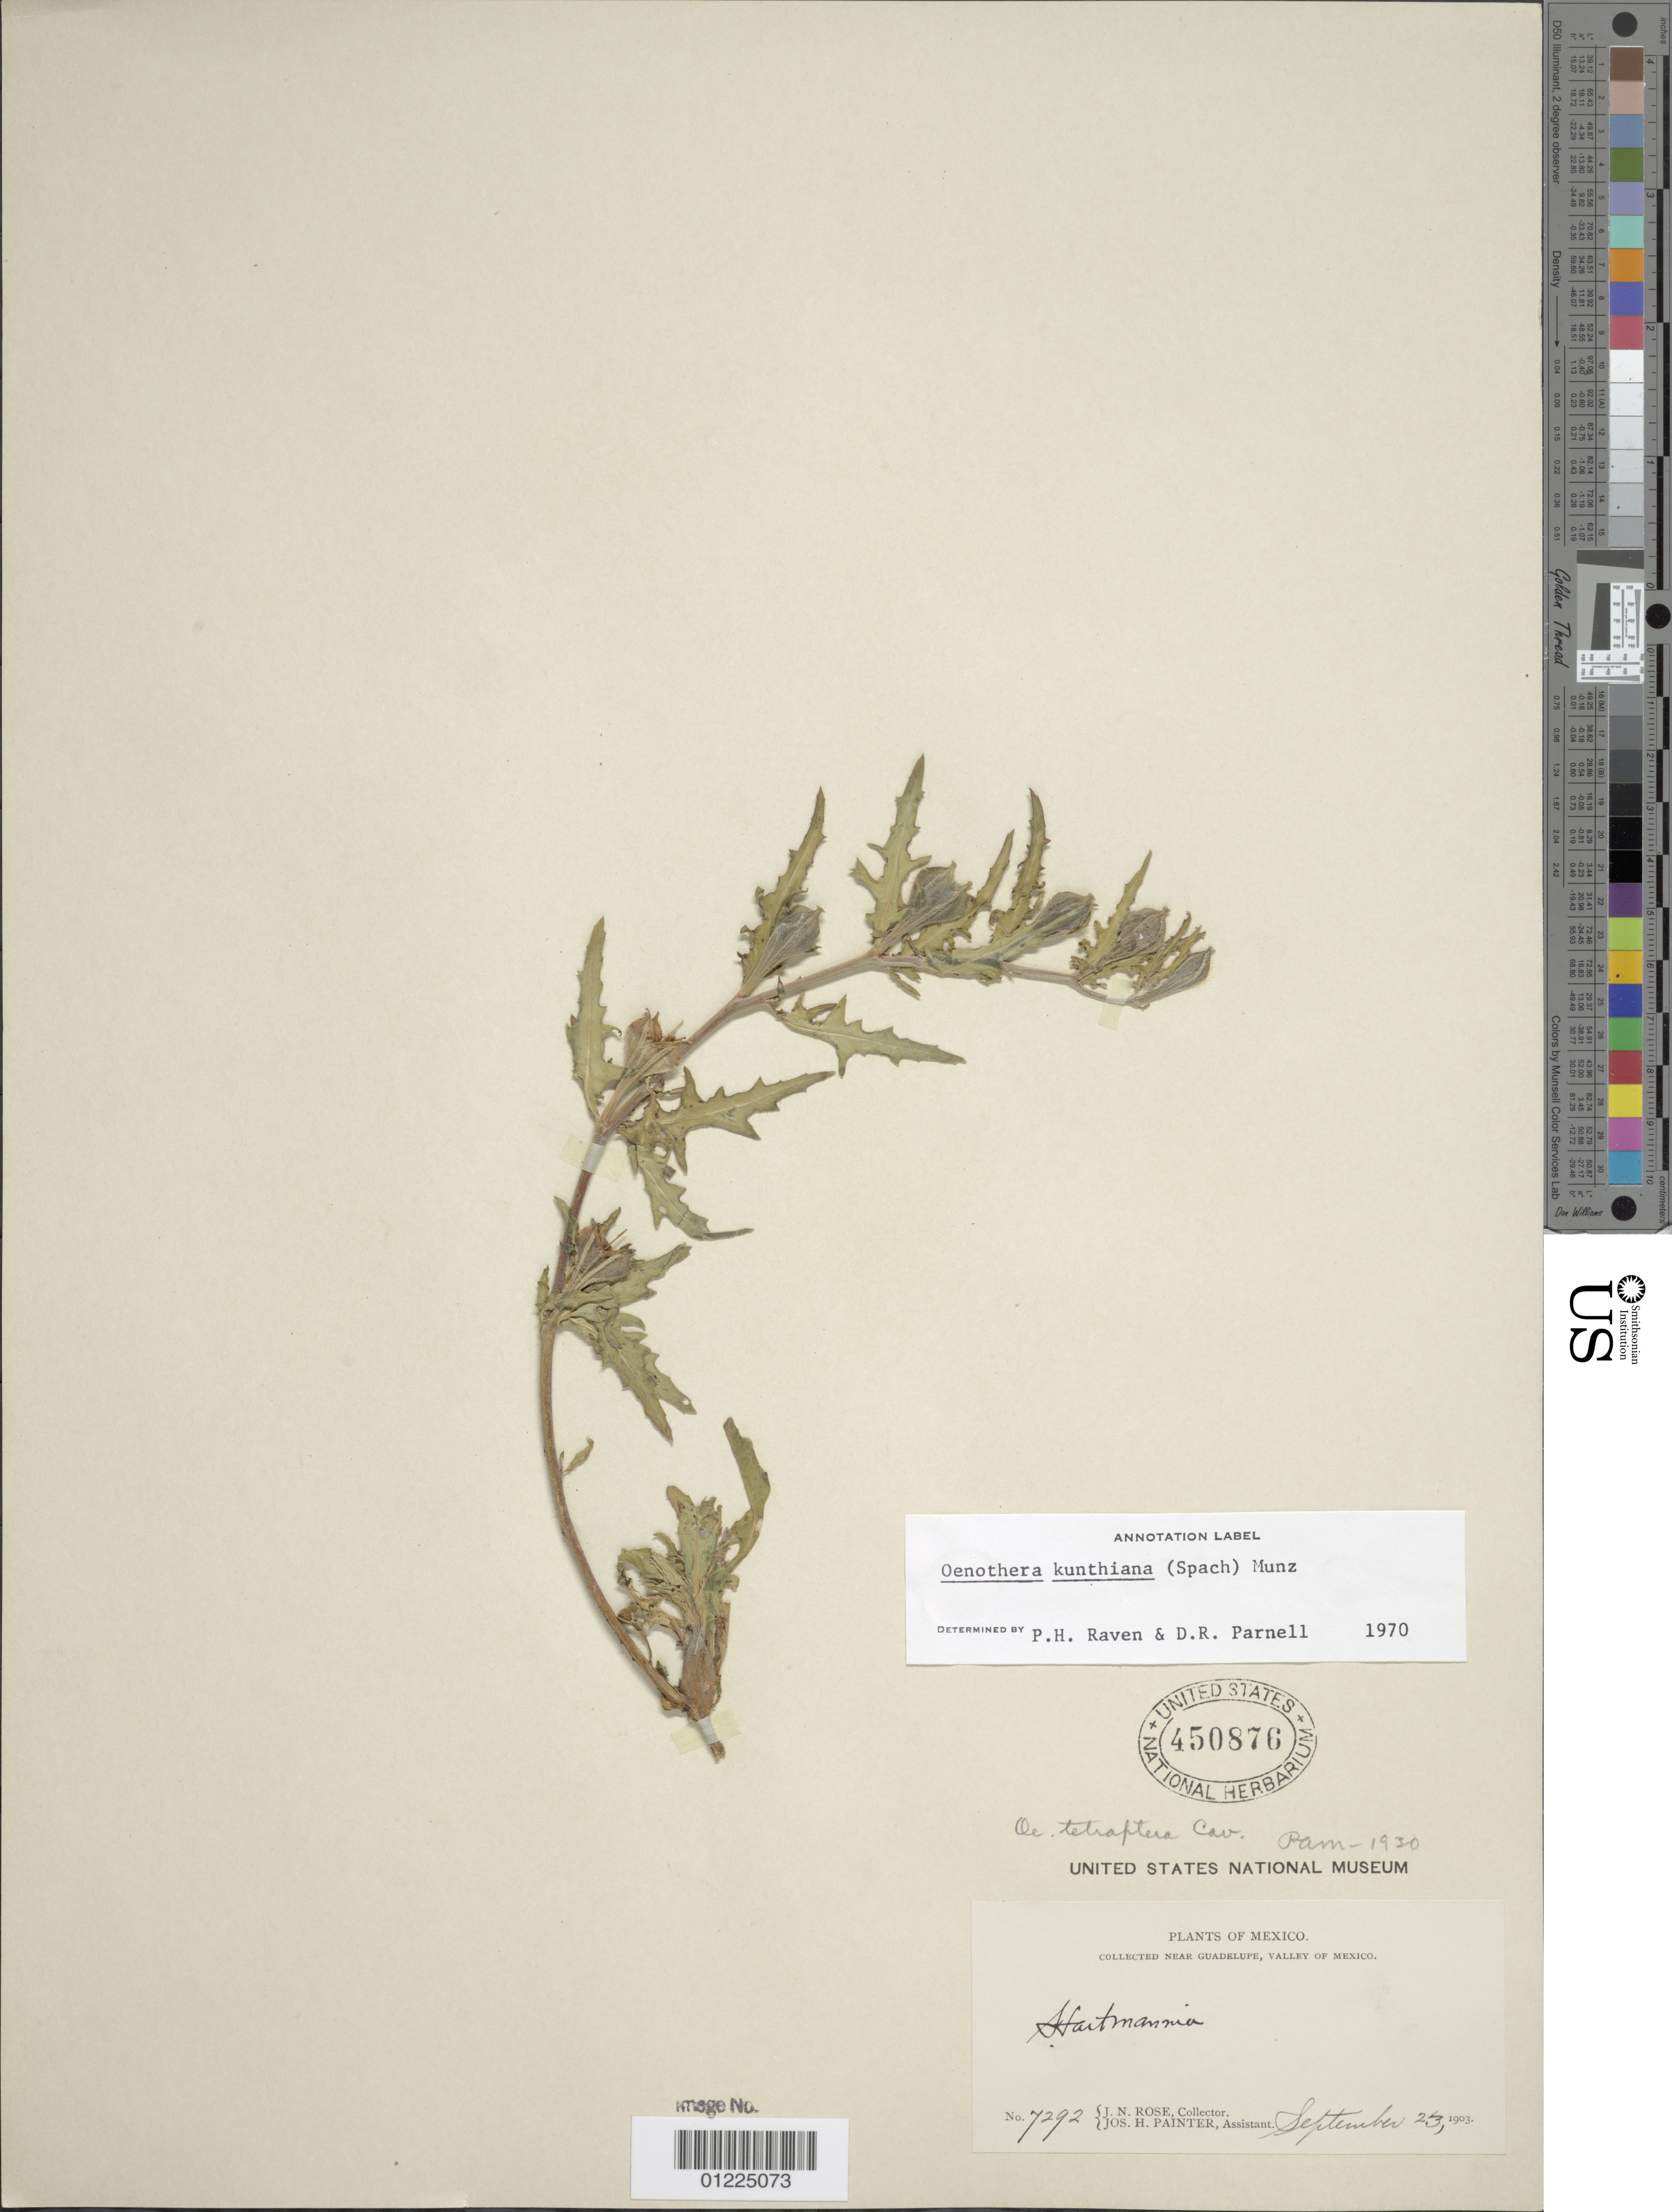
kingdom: Plantae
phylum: Tracheophyta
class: Magnoliopsida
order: Myrtales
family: Onagraceae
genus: Oenothera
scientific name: Oenothera kunthiana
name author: (Spach) Munz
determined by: Raven, P. H.; Parnell, D. R.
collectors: J. N. Rose & J. H. Painter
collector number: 7292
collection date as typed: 23 Sep 1903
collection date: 1903-09-23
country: Mexico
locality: Near Guadalupe, Valley of Mexico.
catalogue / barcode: US 450876